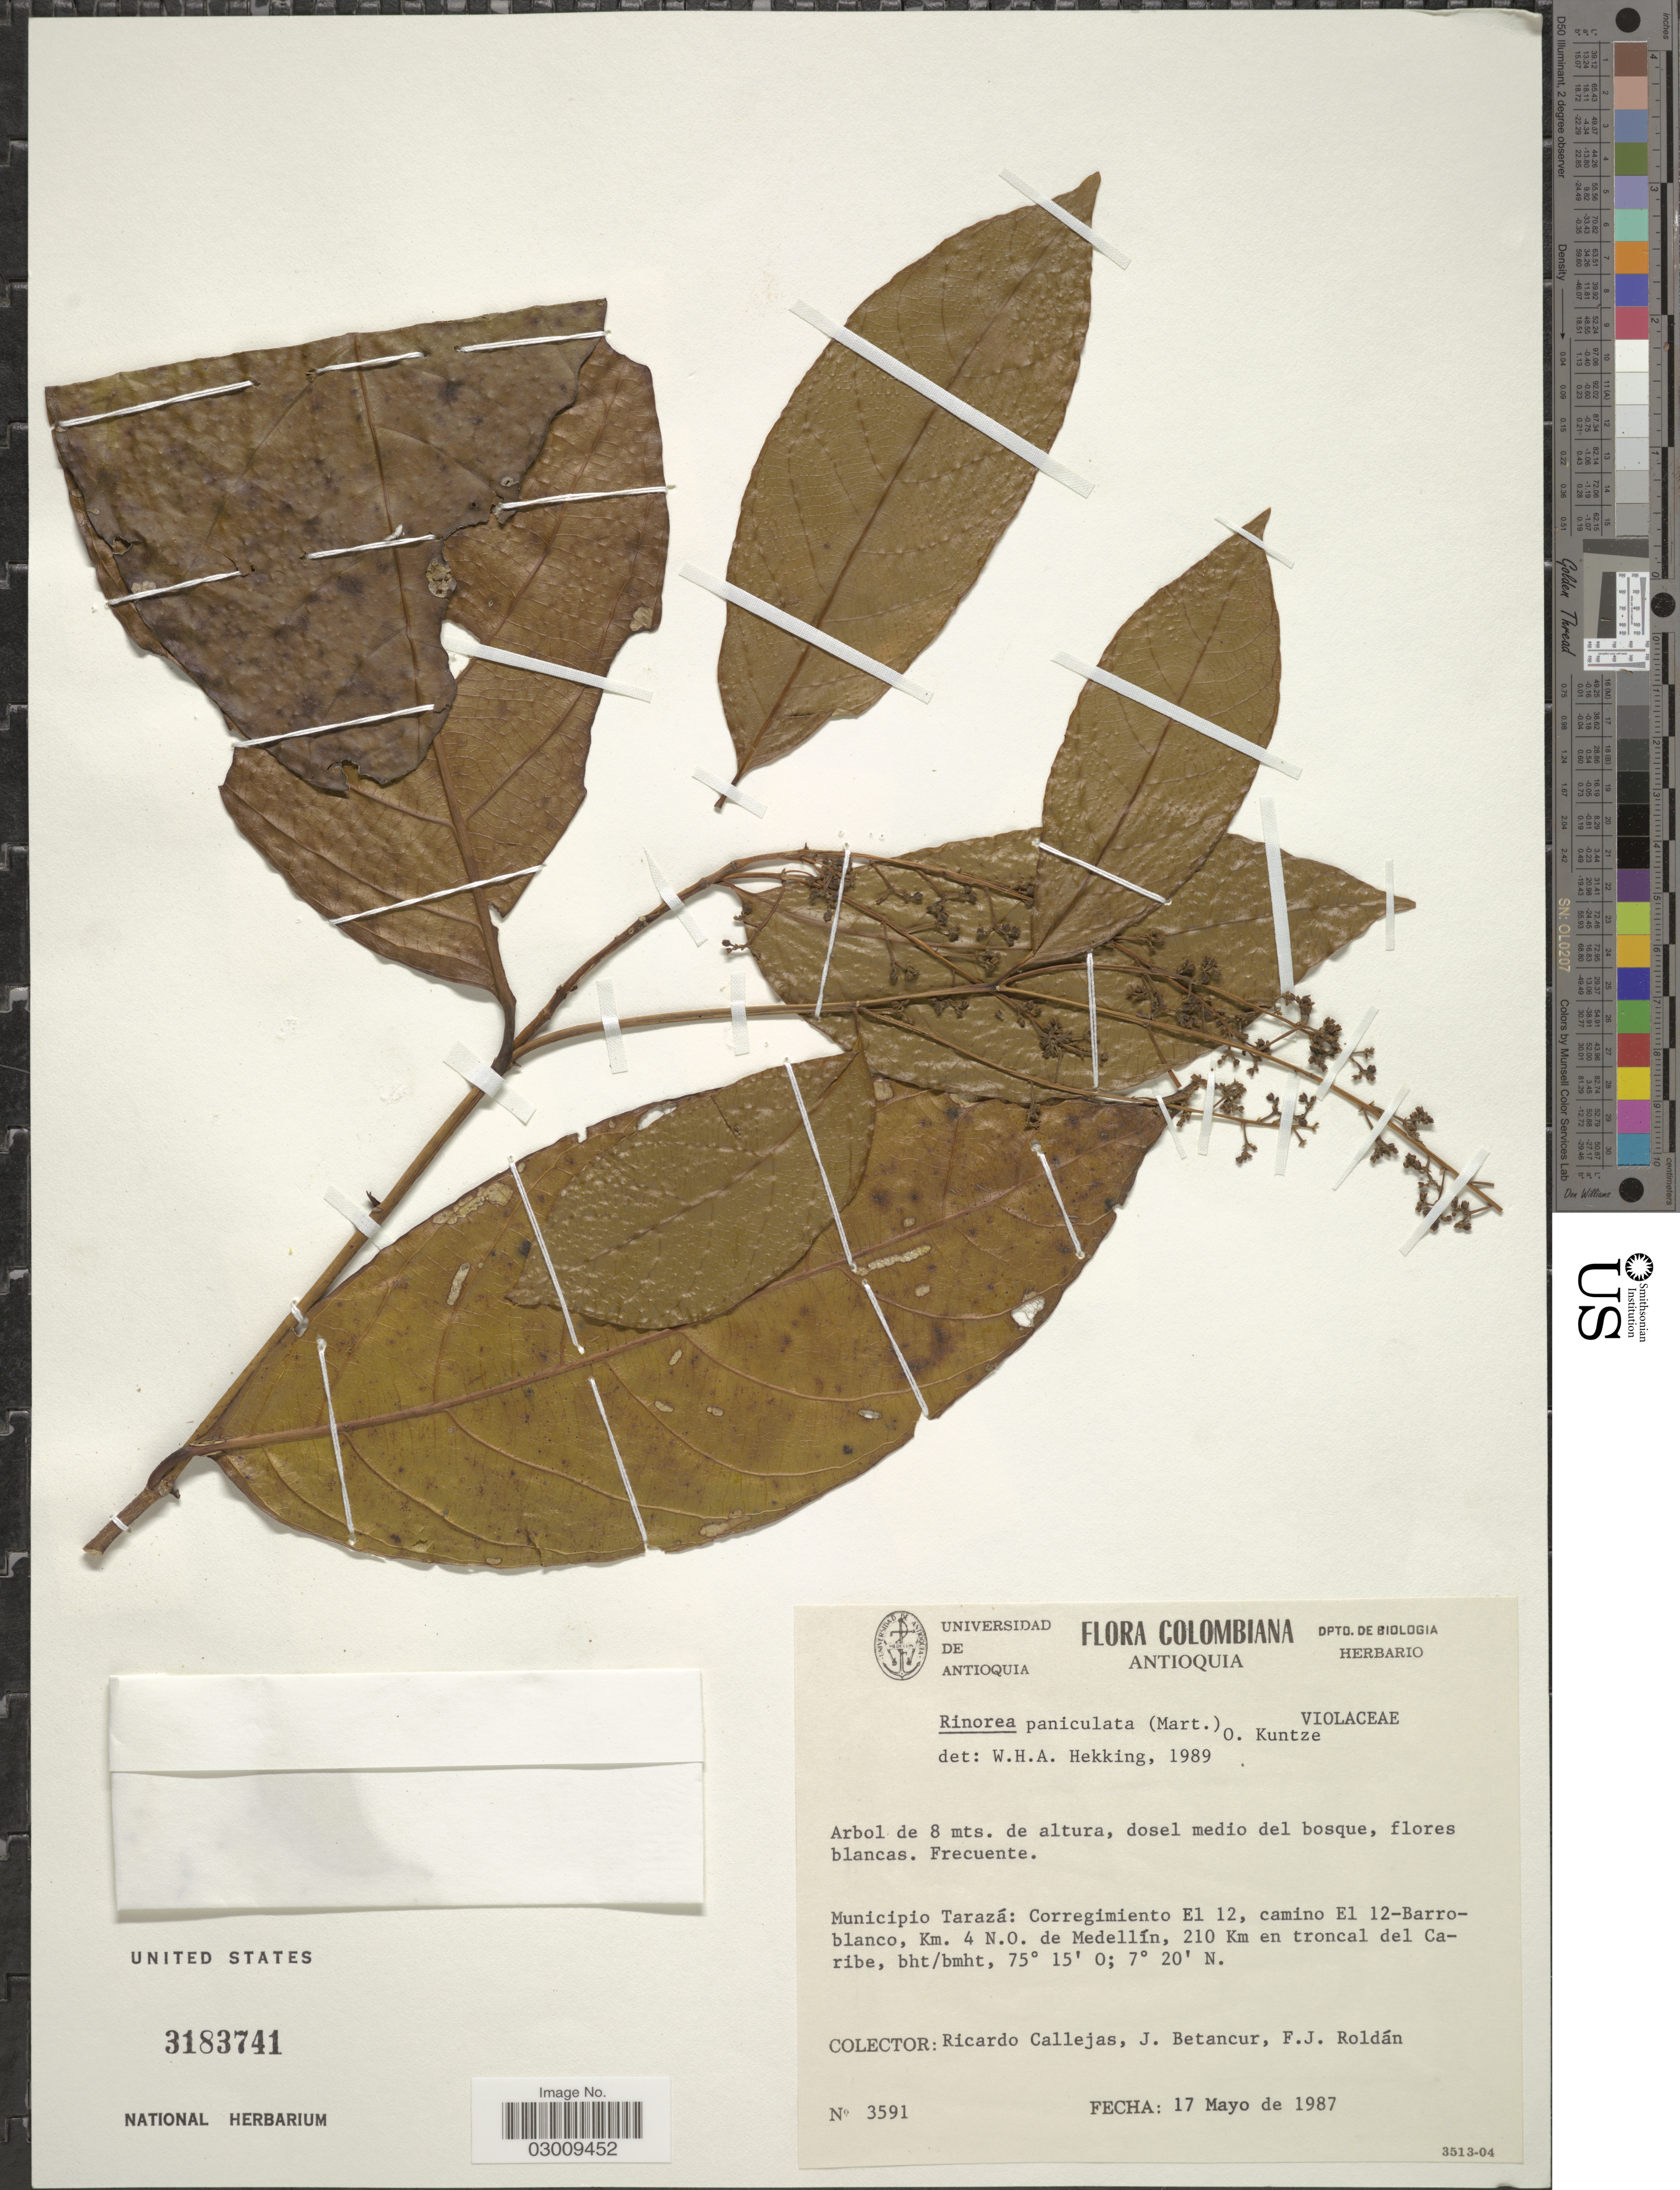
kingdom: Plantae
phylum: Tracheophyta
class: Magnoliopsida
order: Malpighiales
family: Violaceae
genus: Rinorea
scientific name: Rinorea paniculata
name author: (Mart.) Kuntze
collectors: R. Callejas, J. Betancur & F. J. Roldán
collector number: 3591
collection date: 1987-05-17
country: Colombia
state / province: Antioquia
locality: Municipio Tarazá: Corregimiento El 12, camino El 12-Barro-blanco, Km. 4 N.O. de Medellín, 210 Km en troncal del Caribe.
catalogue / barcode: US 3183741